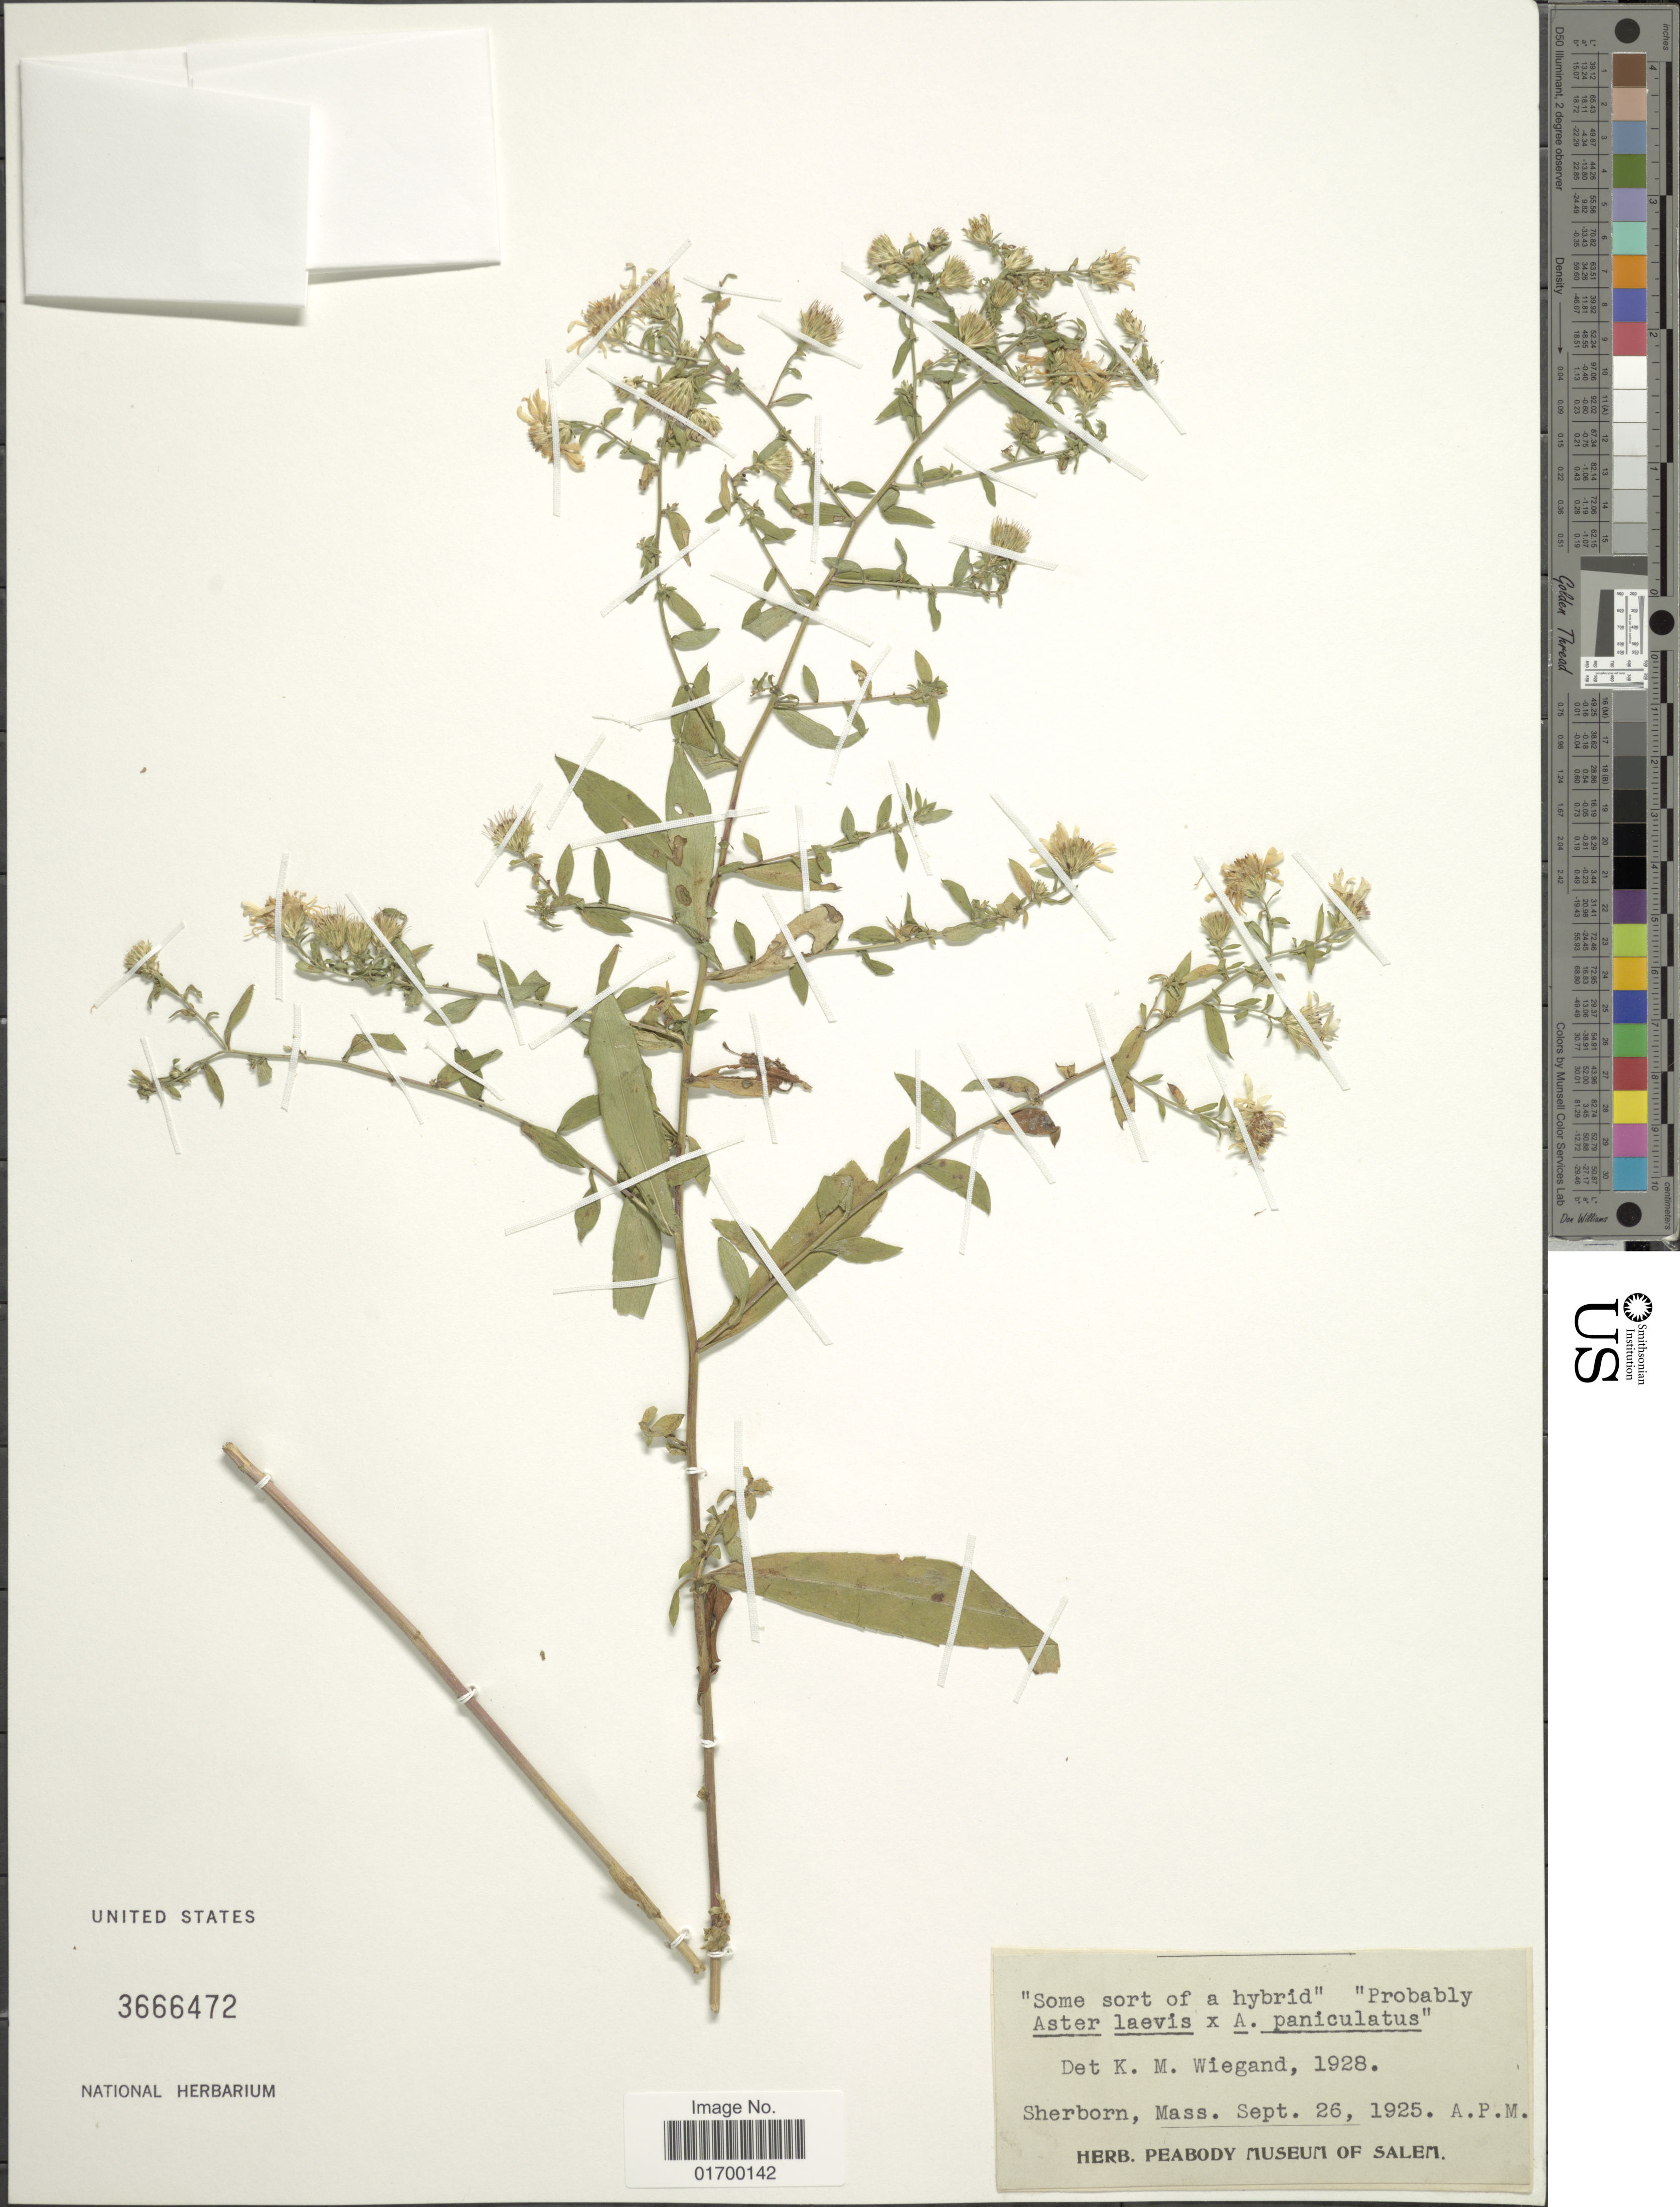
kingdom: Plantae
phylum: Tracheophyta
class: Magnoliopsida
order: Asterales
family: Asteraceae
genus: Symphyotrichum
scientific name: Symphyotrichum laeve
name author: (L.) Á. Löve & D. Löve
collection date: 1925-09-26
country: United States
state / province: Massachusetts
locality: Sherborn, Mass.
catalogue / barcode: US 3666472